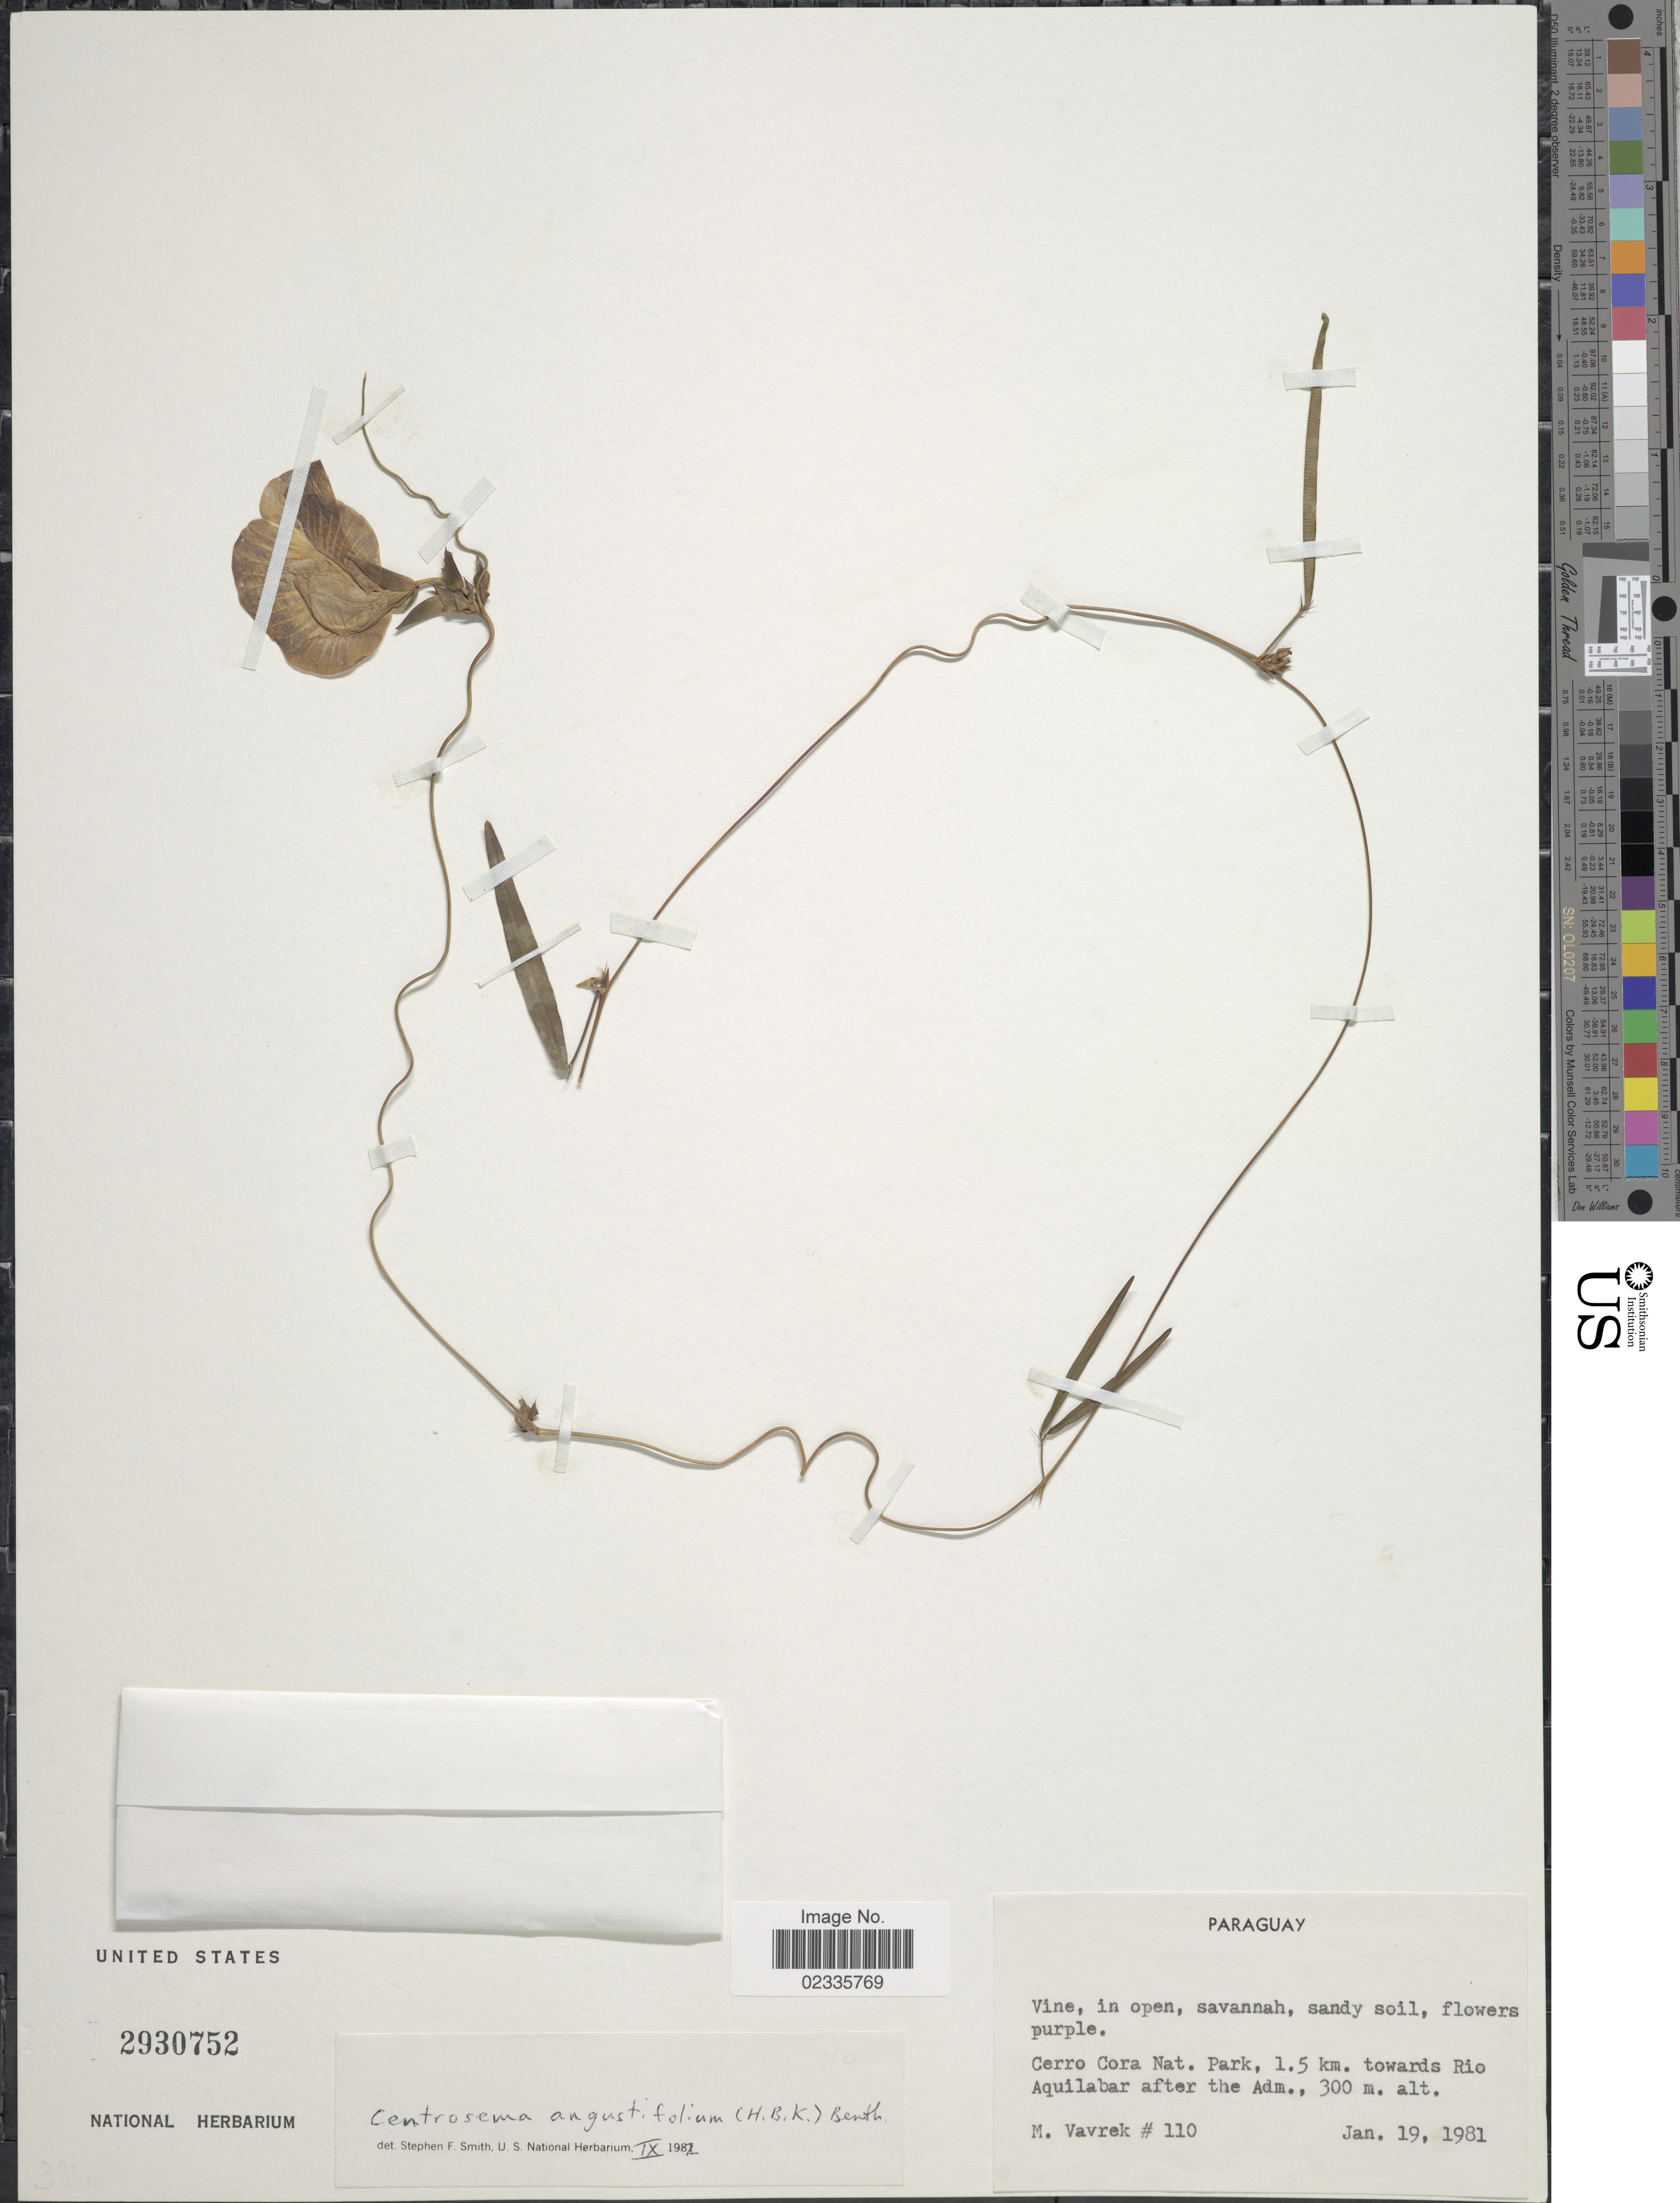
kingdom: Plantae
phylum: Tracheophyta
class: Magnoliopsida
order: Fabales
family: Fabaceae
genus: Centrosema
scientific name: Centrosema angustifolium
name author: (Kunth) Benth.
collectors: M. Vavrek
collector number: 110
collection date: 1981-01-19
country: Paraguay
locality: Cerro Cora Nat. Park, 1.5 km. towards Rio Aquilabar after the Adm.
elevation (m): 300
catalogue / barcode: US 2930752